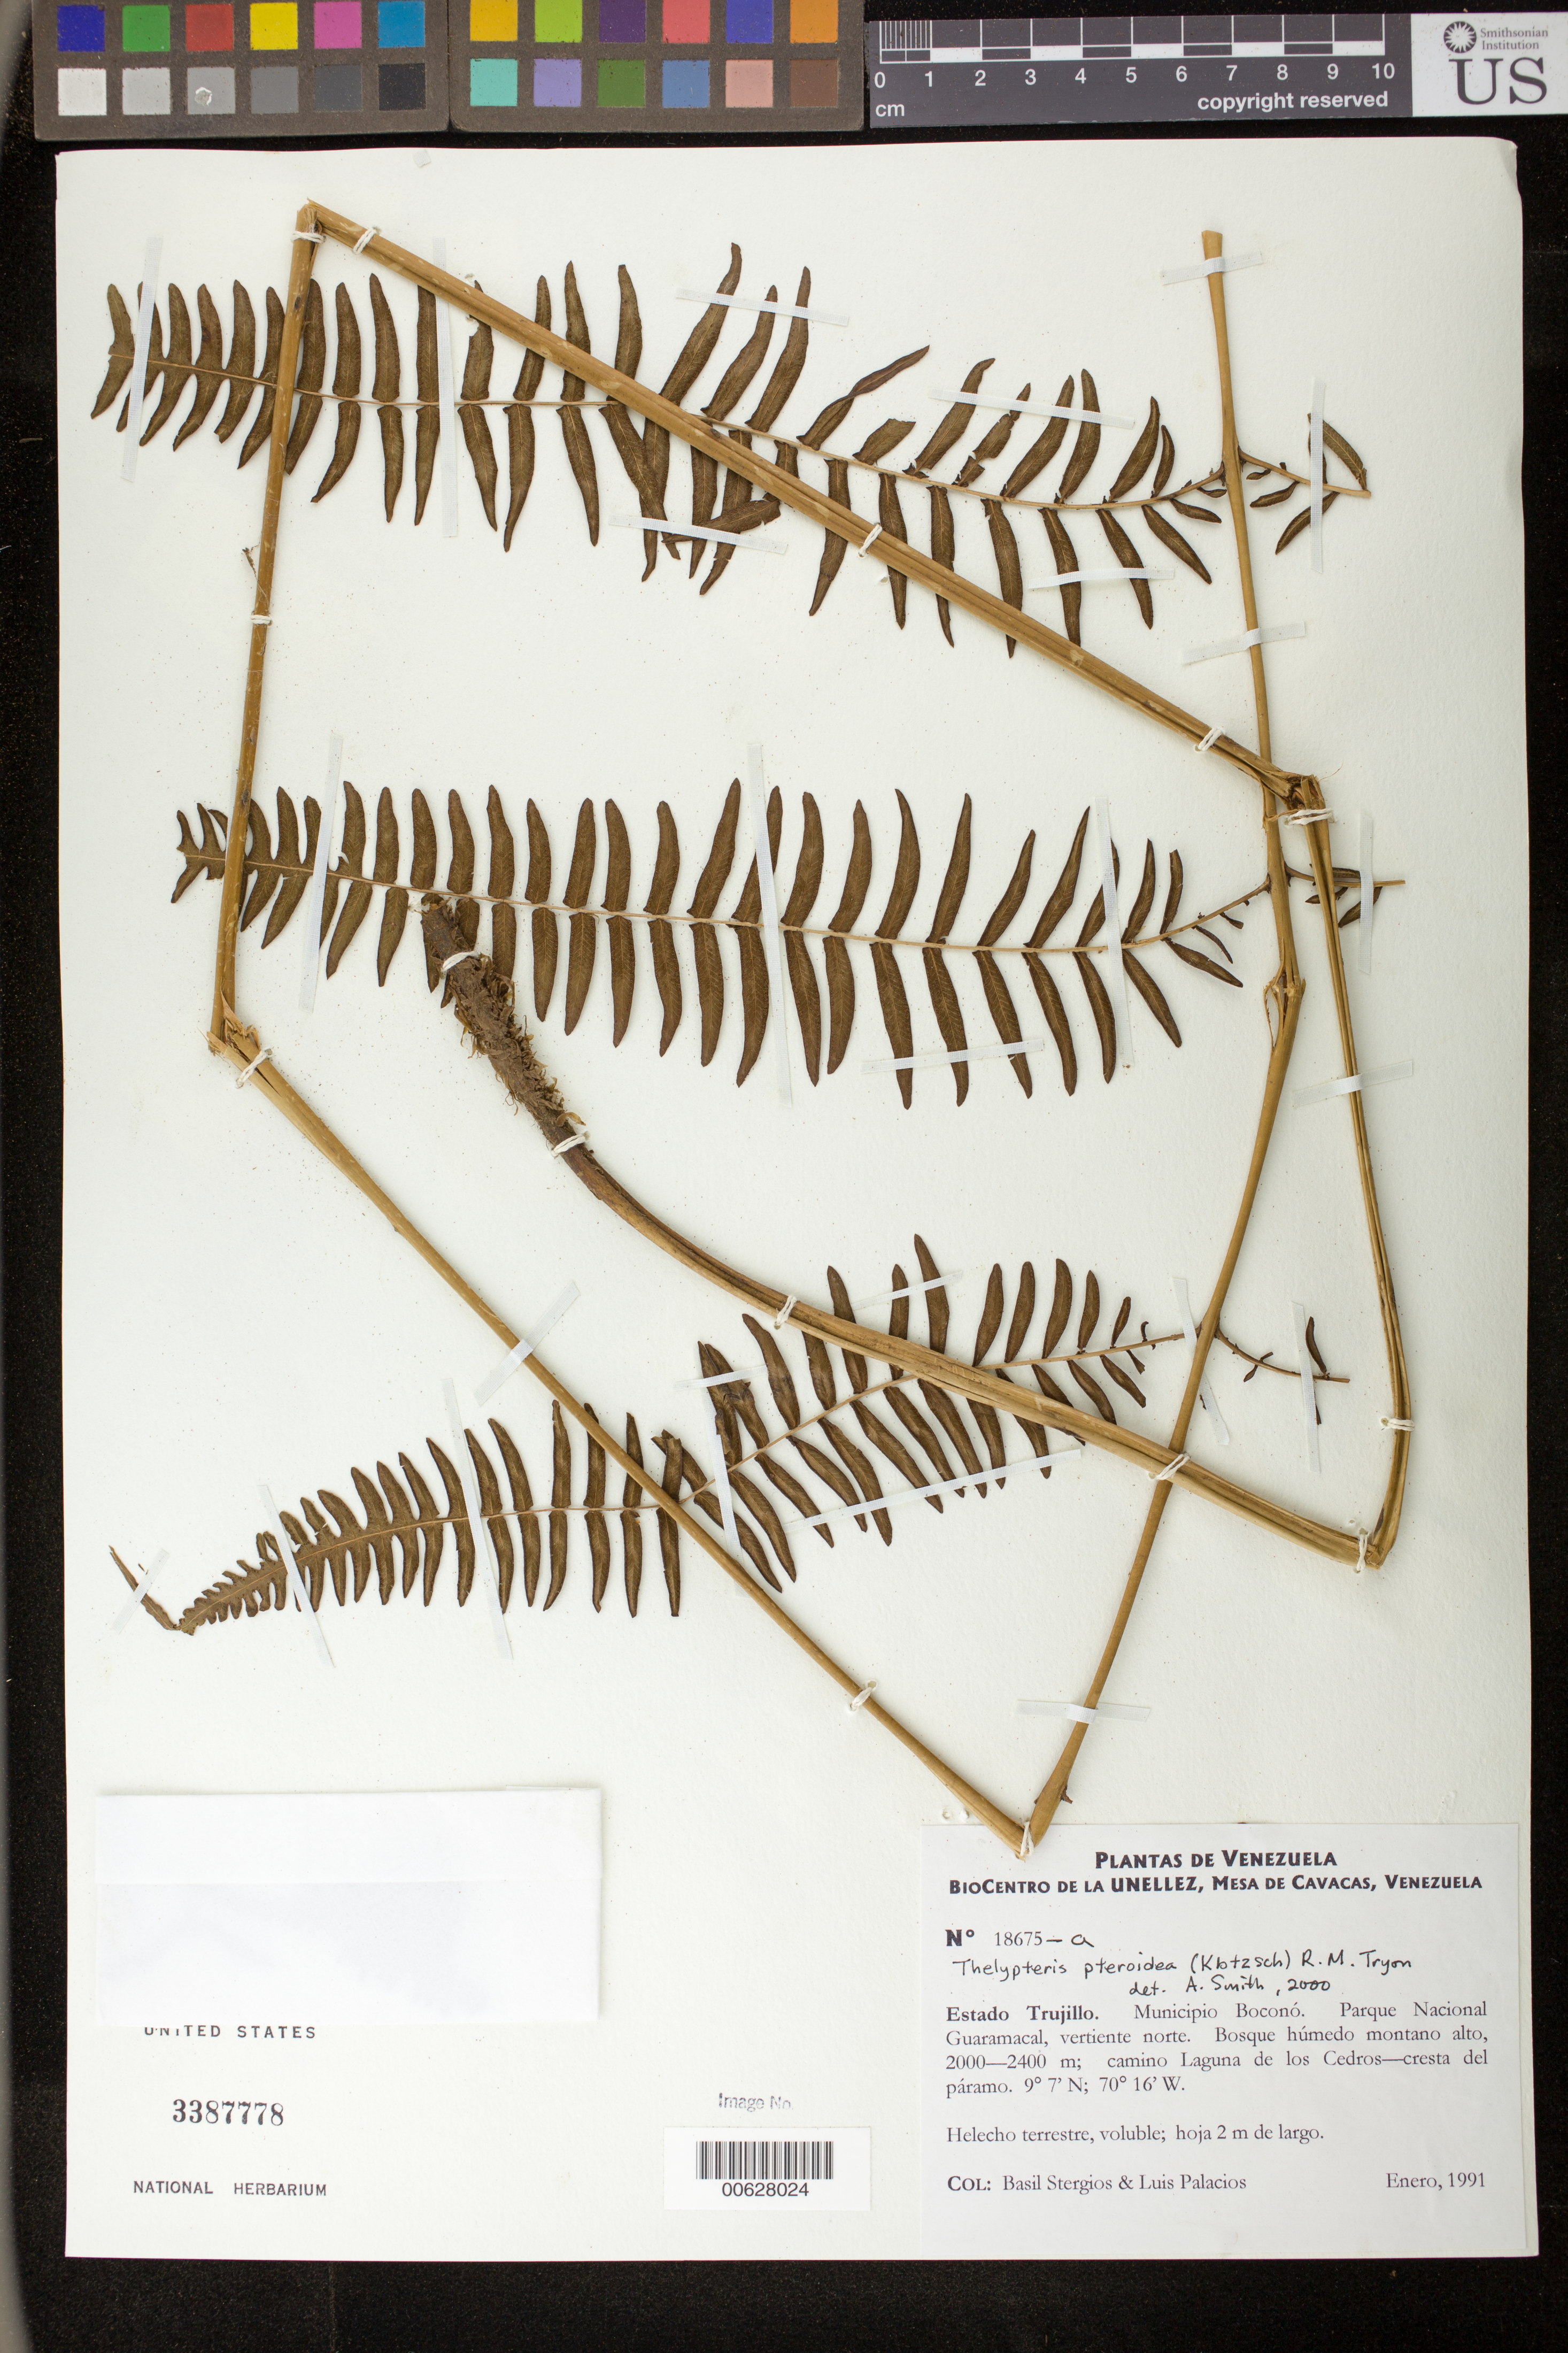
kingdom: Plantae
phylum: Tracheophyta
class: Polypodiopsida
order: Polypodiales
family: Thelypteridaceae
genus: Thelypteris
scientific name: Thelypteris pteroidea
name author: (Klotzsch) R.M. Tryon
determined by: Smith, Alan R., (UC)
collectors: B. G. Stergios & L. Palacios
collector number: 18675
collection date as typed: Jan 1991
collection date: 1991-01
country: Venezuela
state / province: Trujillo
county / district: Boconó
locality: Parque Nacional Guaramacal, vertiente N, camino laguna de los Cedros-cresta del páramo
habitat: Bosque húmedo montano alto.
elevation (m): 2000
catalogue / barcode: US 3387778